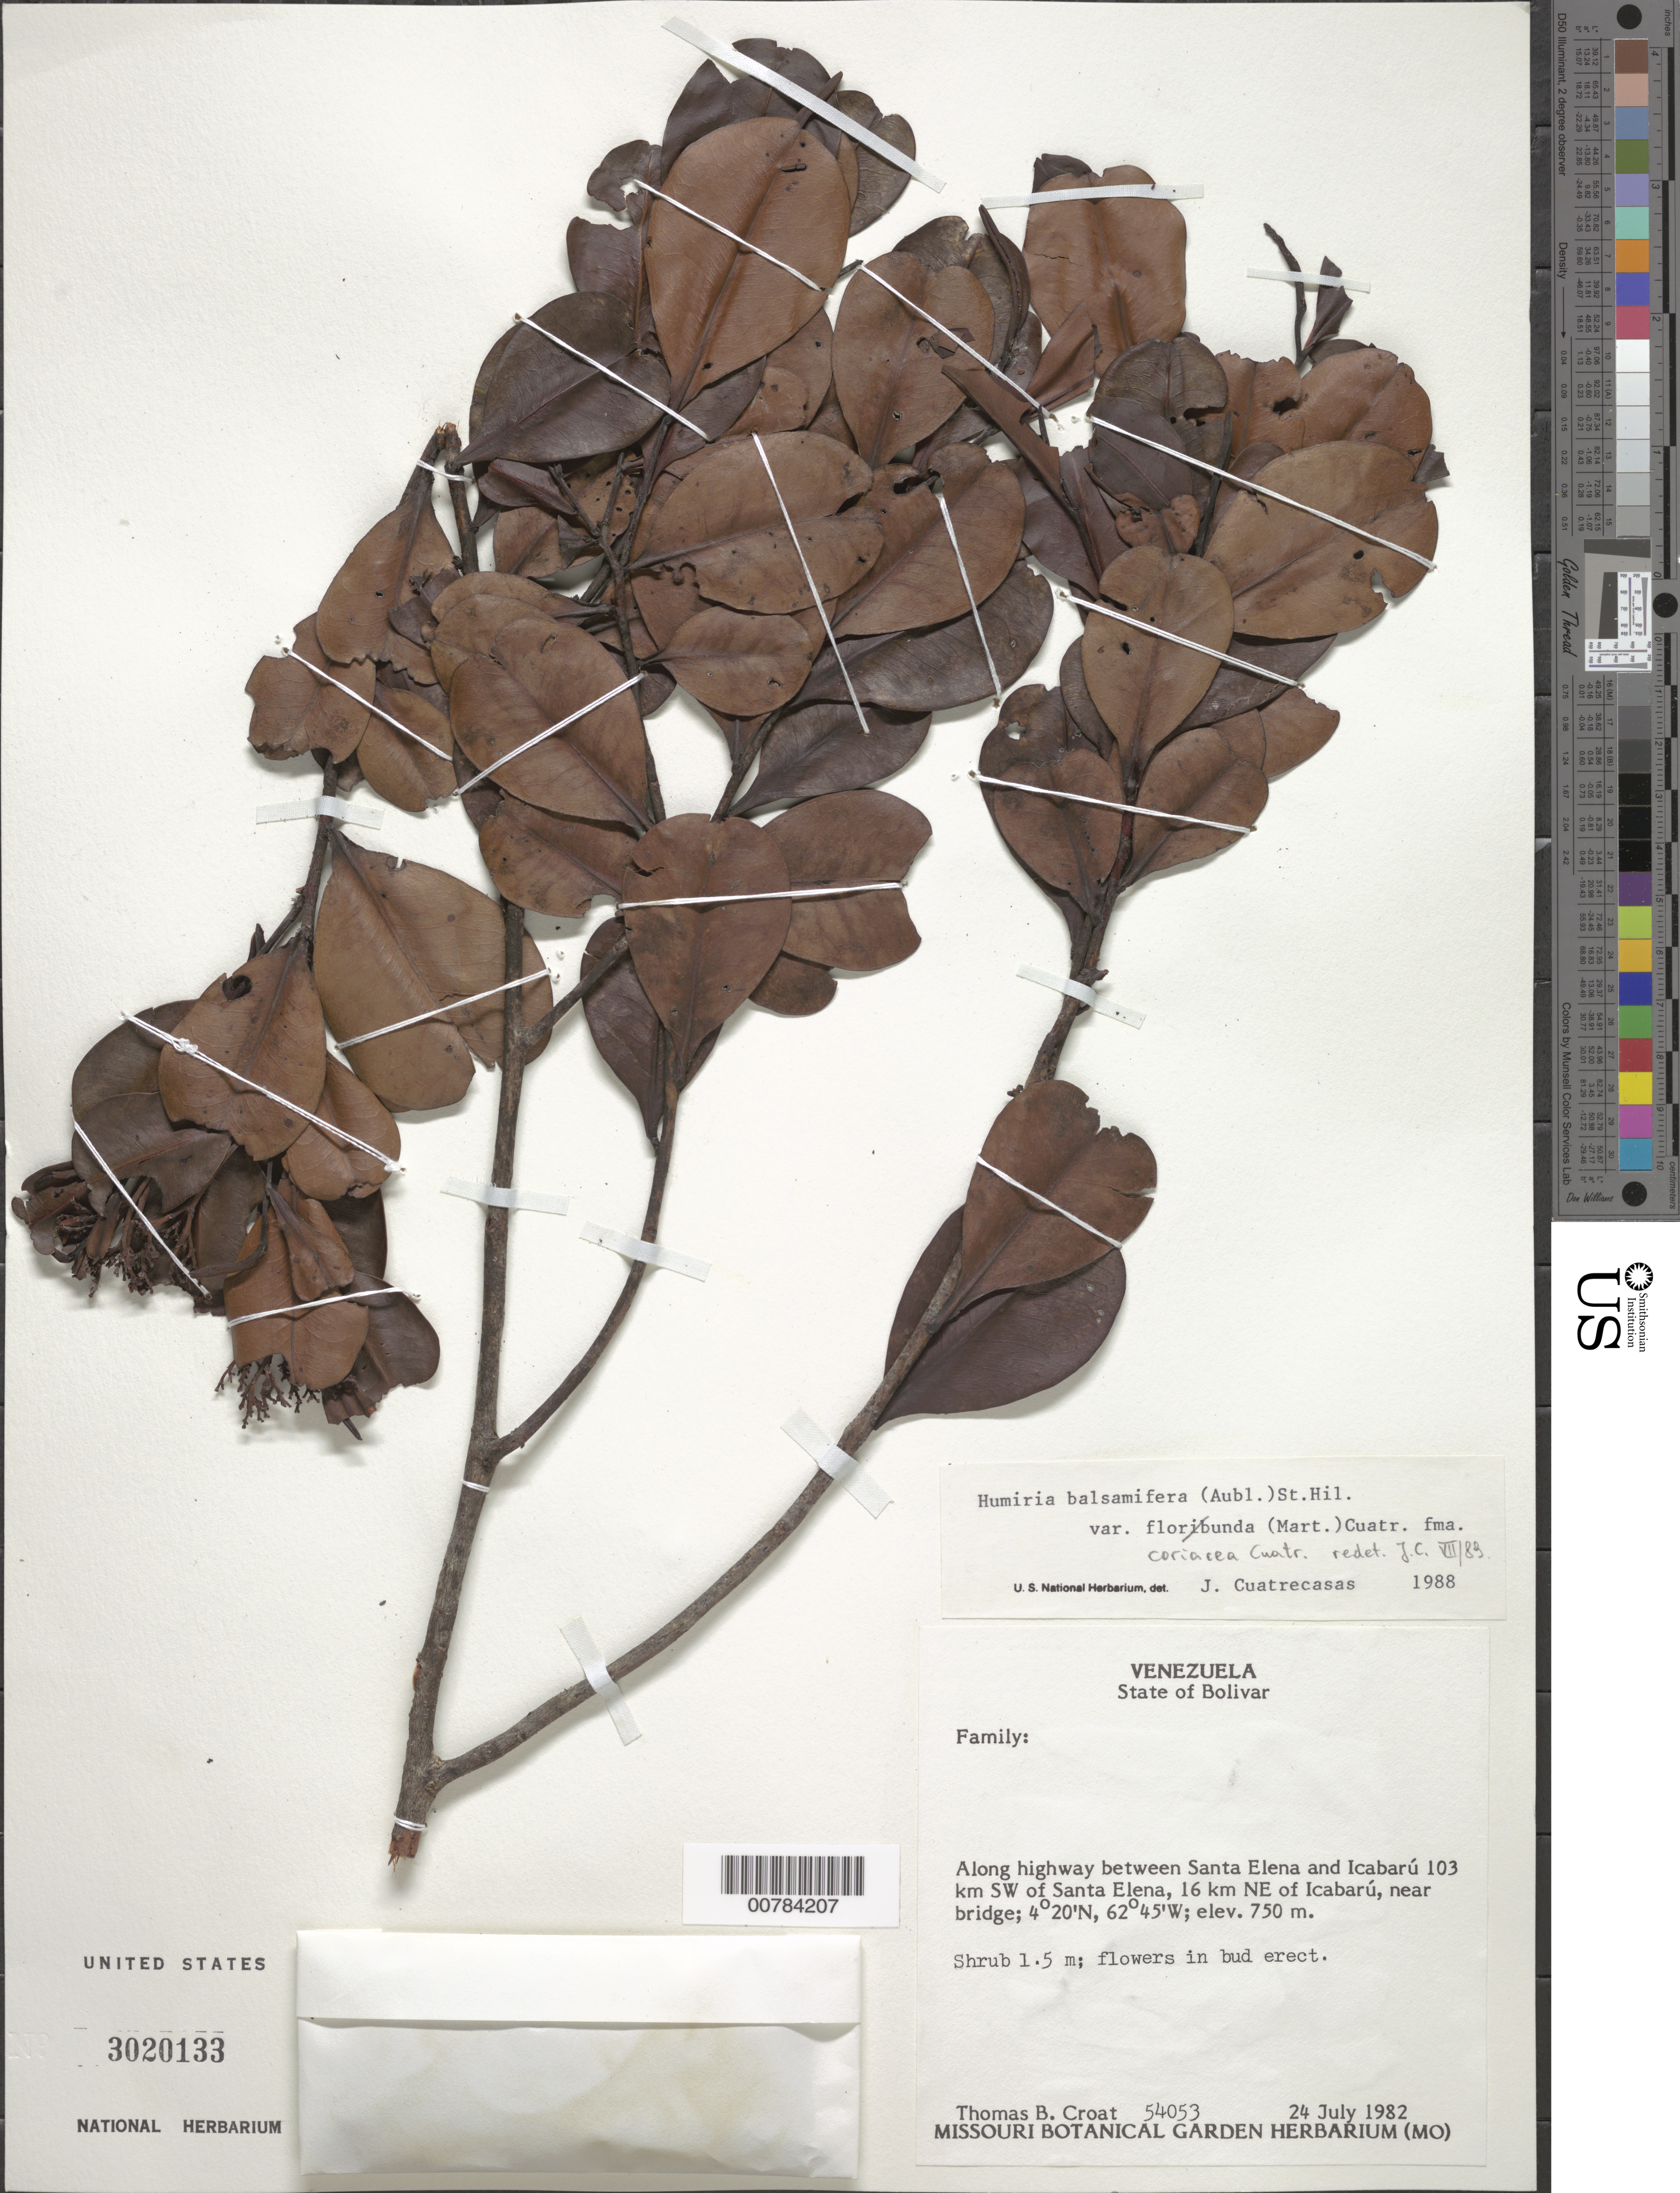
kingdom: Plantae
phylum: Tracheophyta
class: Magnoliopsida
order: Malpighiales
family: Humiriaceae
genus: Humiria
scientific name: Humiria balsamifera var. coriacea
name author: Cuatrec.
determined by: Cuatrecasas, J.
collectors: T. B. Croat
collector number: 54053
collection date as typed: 24-Jul-82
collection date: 1982-07-24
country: Venezuela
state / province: Bolívar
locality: Santa Elena to Icabarú, 103 km SW of Santa Elena, 16 km NE of Icabarú, near bridge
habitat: Along highway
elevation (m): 750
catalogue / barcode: US 3020133